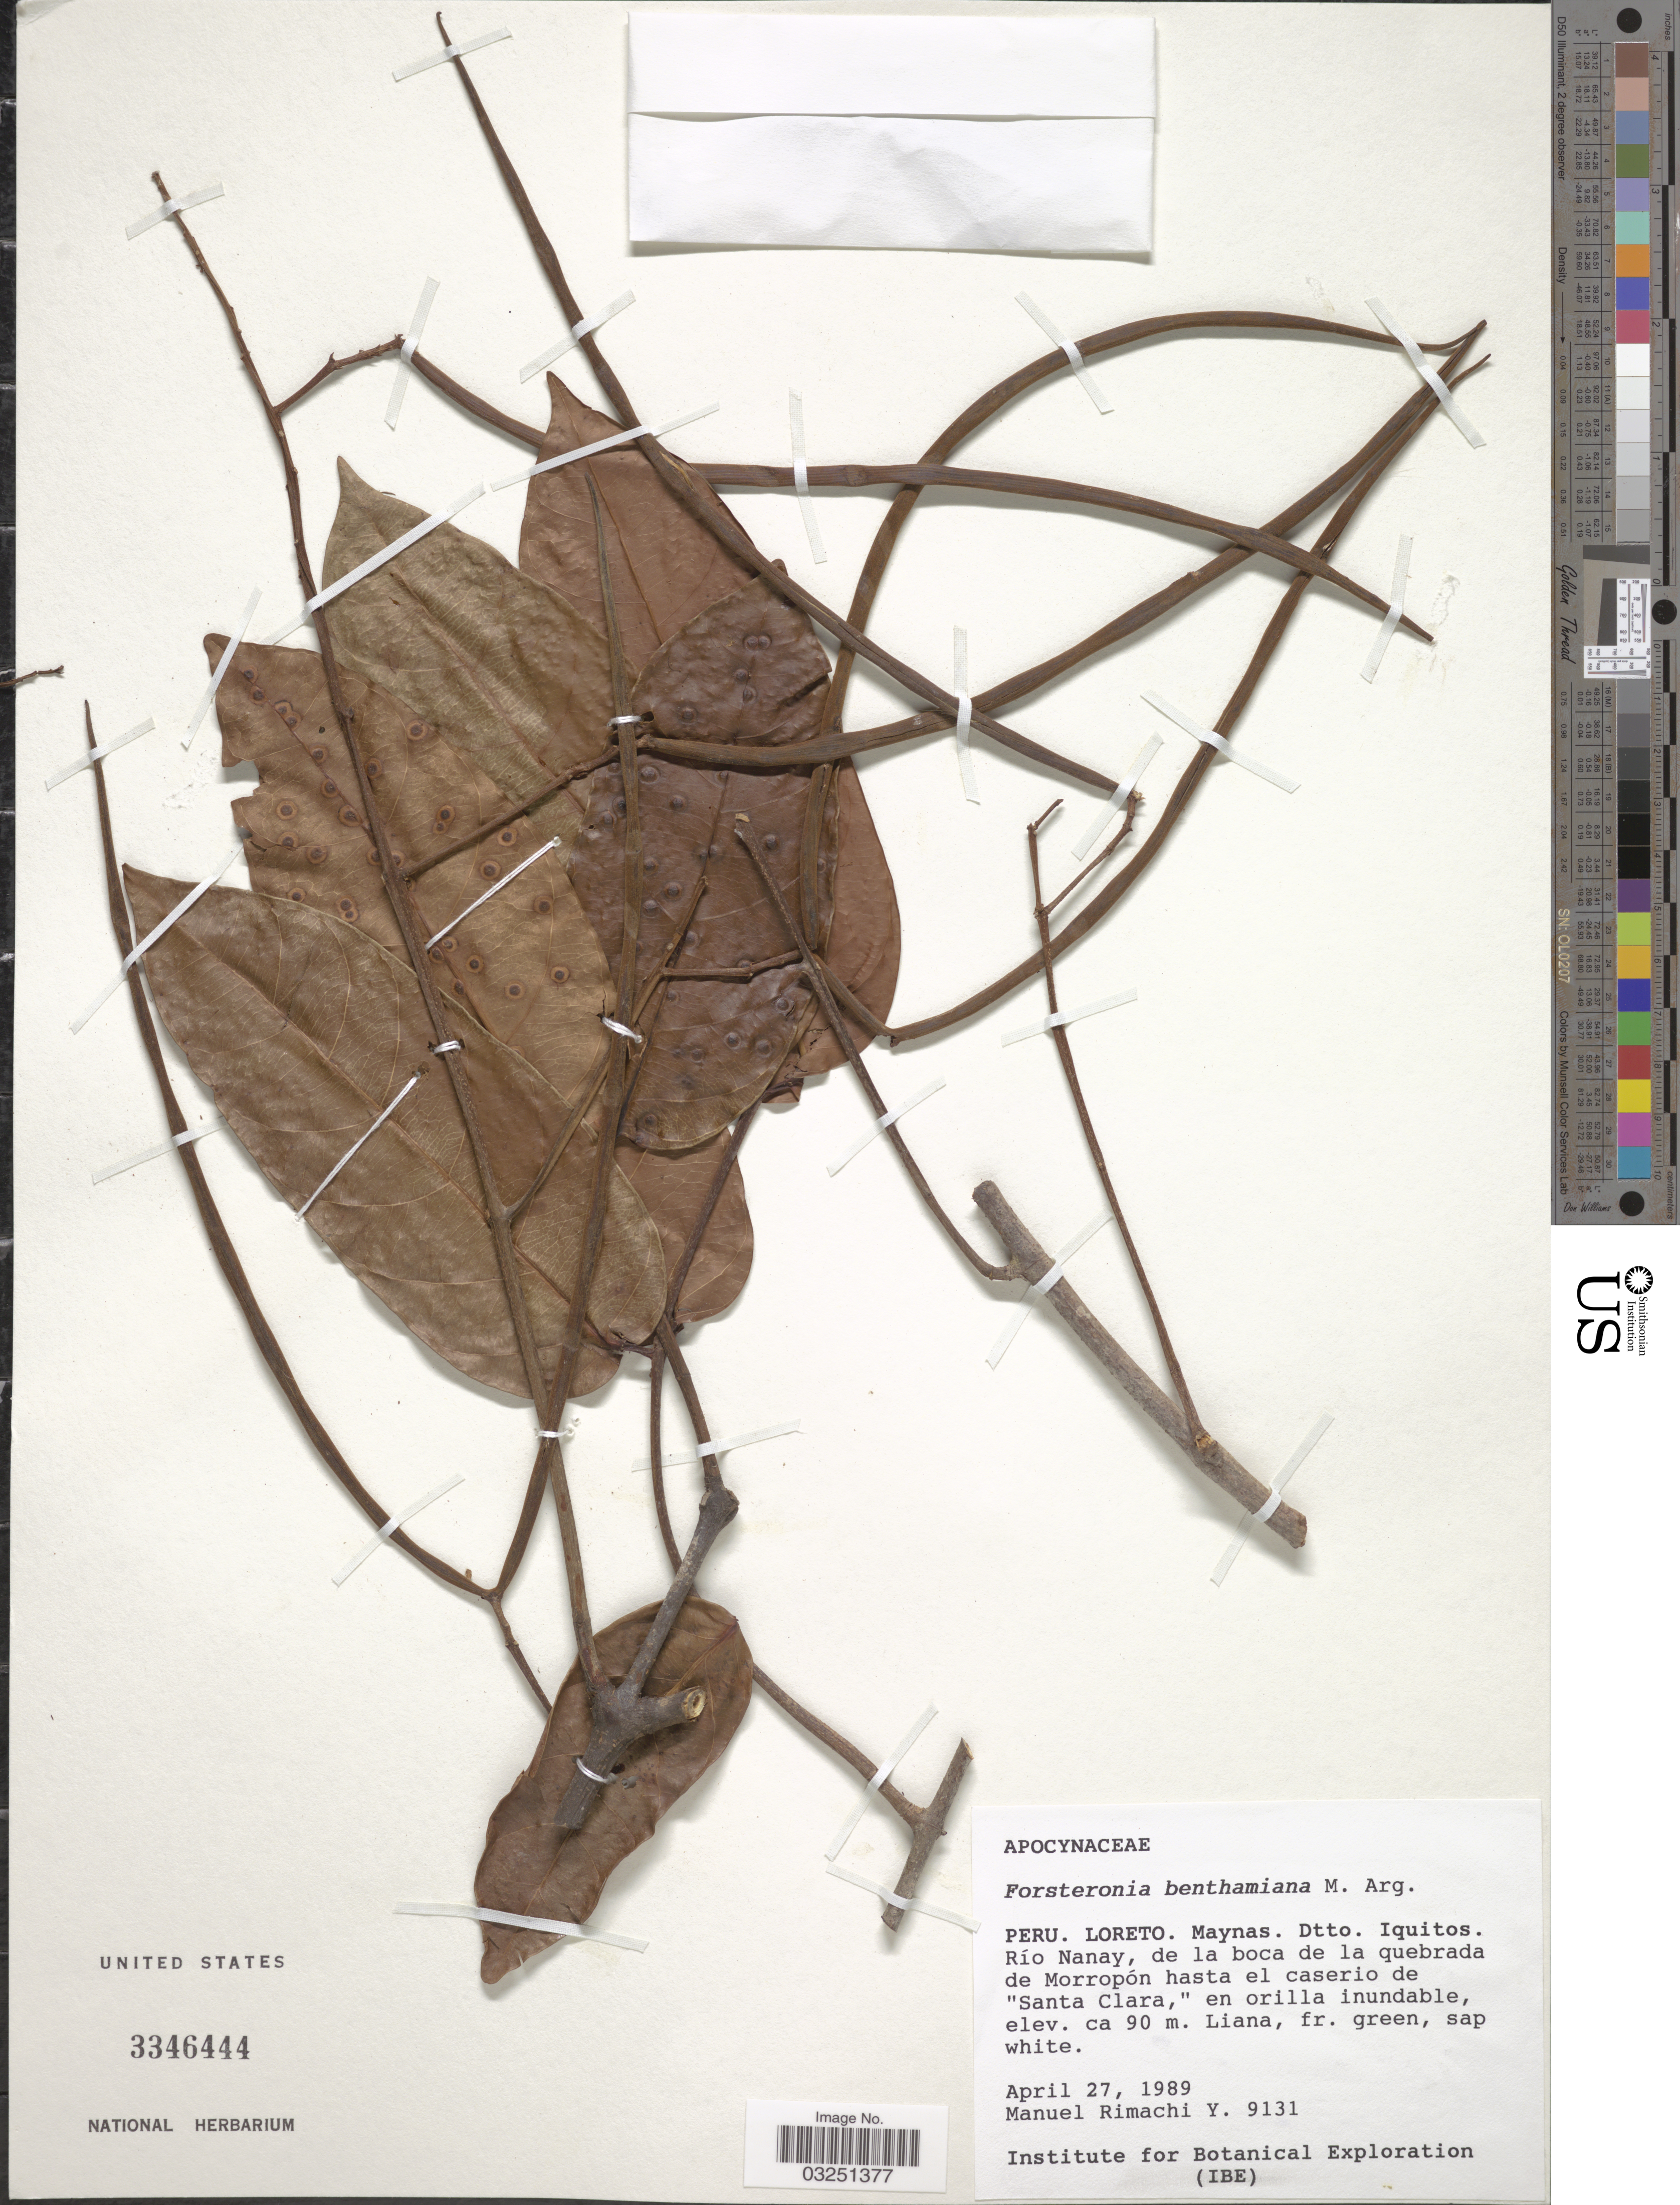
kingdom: Plantae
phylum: Tracheophyta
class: Magnoliopsida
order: Gentianales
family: Apocynaceae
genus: Forsteronia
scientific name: Forsteronia benthamiana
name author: Müll. Arg.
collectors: M. Rimachi Y.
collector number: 9131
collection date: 1989-04-27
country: Peru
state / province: Loreto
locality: Maynas. Dtto. Iquitos. Río Nanay, de la boca de la quebrada de Morropón hasta el caserio de "Santa Clara," en orilla inundable.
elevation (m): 90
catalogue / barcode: US 3346444